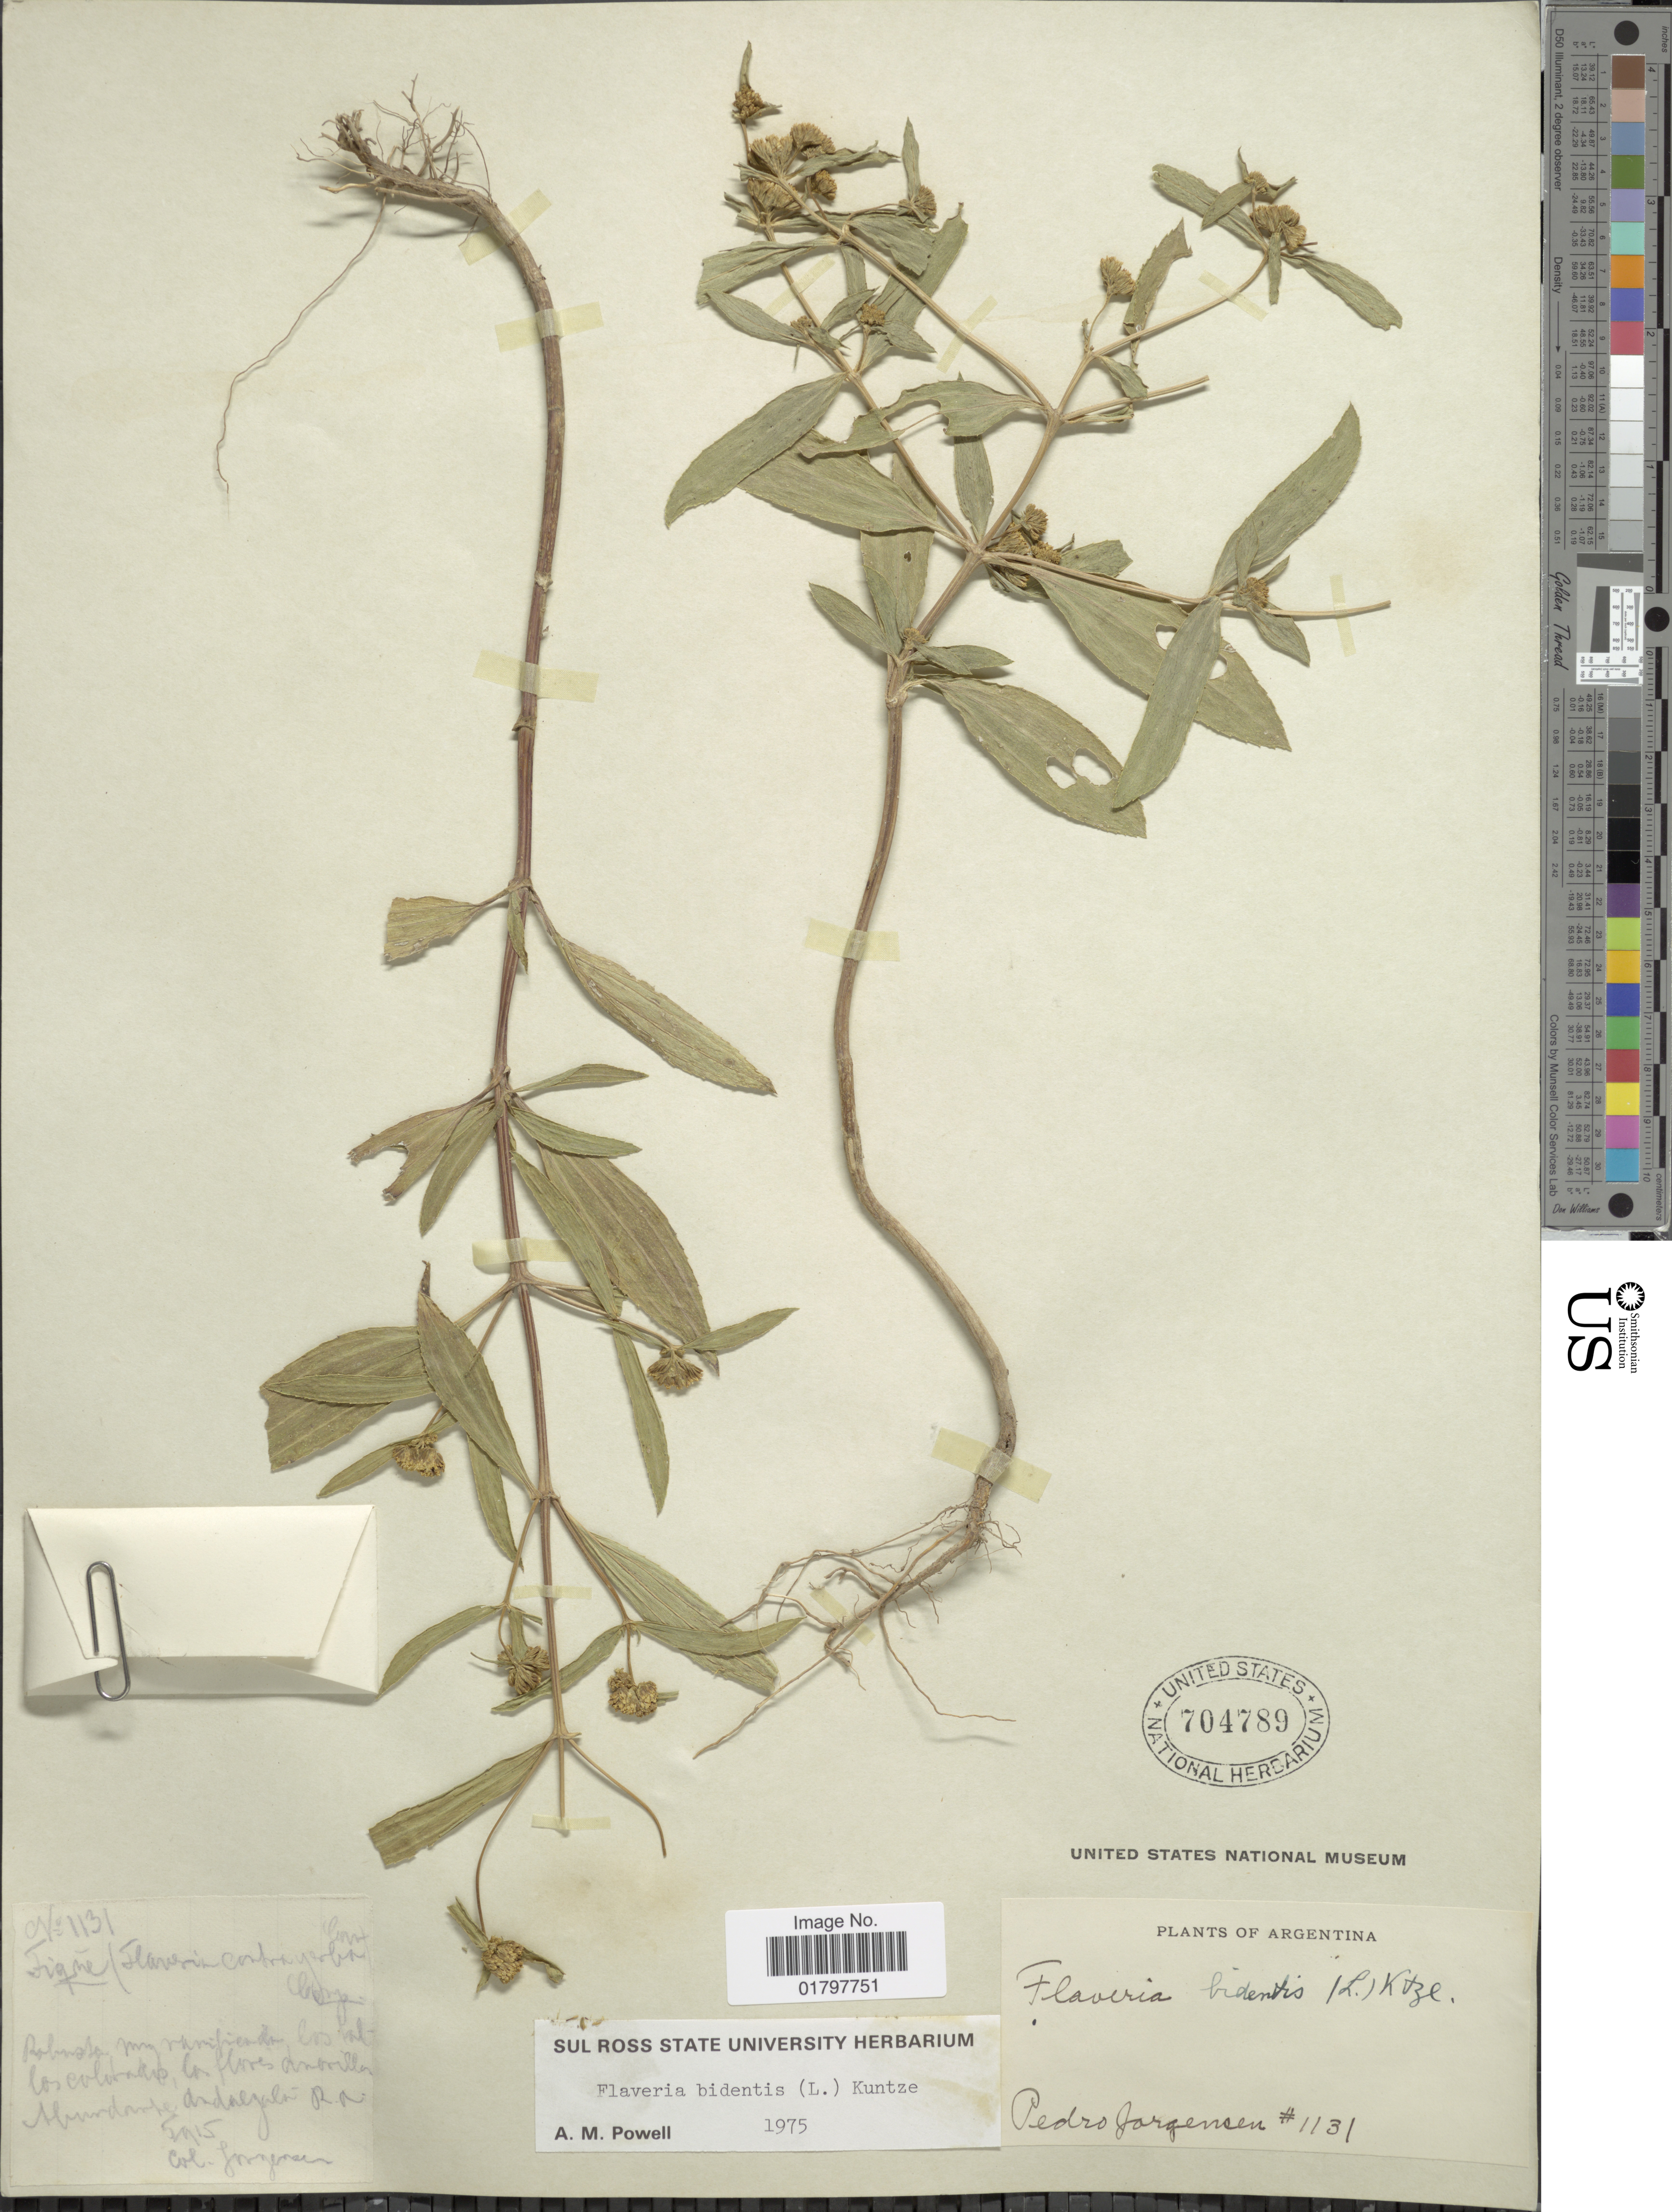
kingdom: Plantae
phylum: Tracheophyta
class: Magnoliopsida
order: Asterales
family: Asteraceae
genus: Flaveria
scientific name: Flaveria bidentis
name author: (L.) Kuntze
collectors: P. Jörgensen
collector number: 1131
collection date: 1915-05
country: Argentina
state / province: Catamarca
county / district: Andalgalá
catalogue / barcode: US 704789